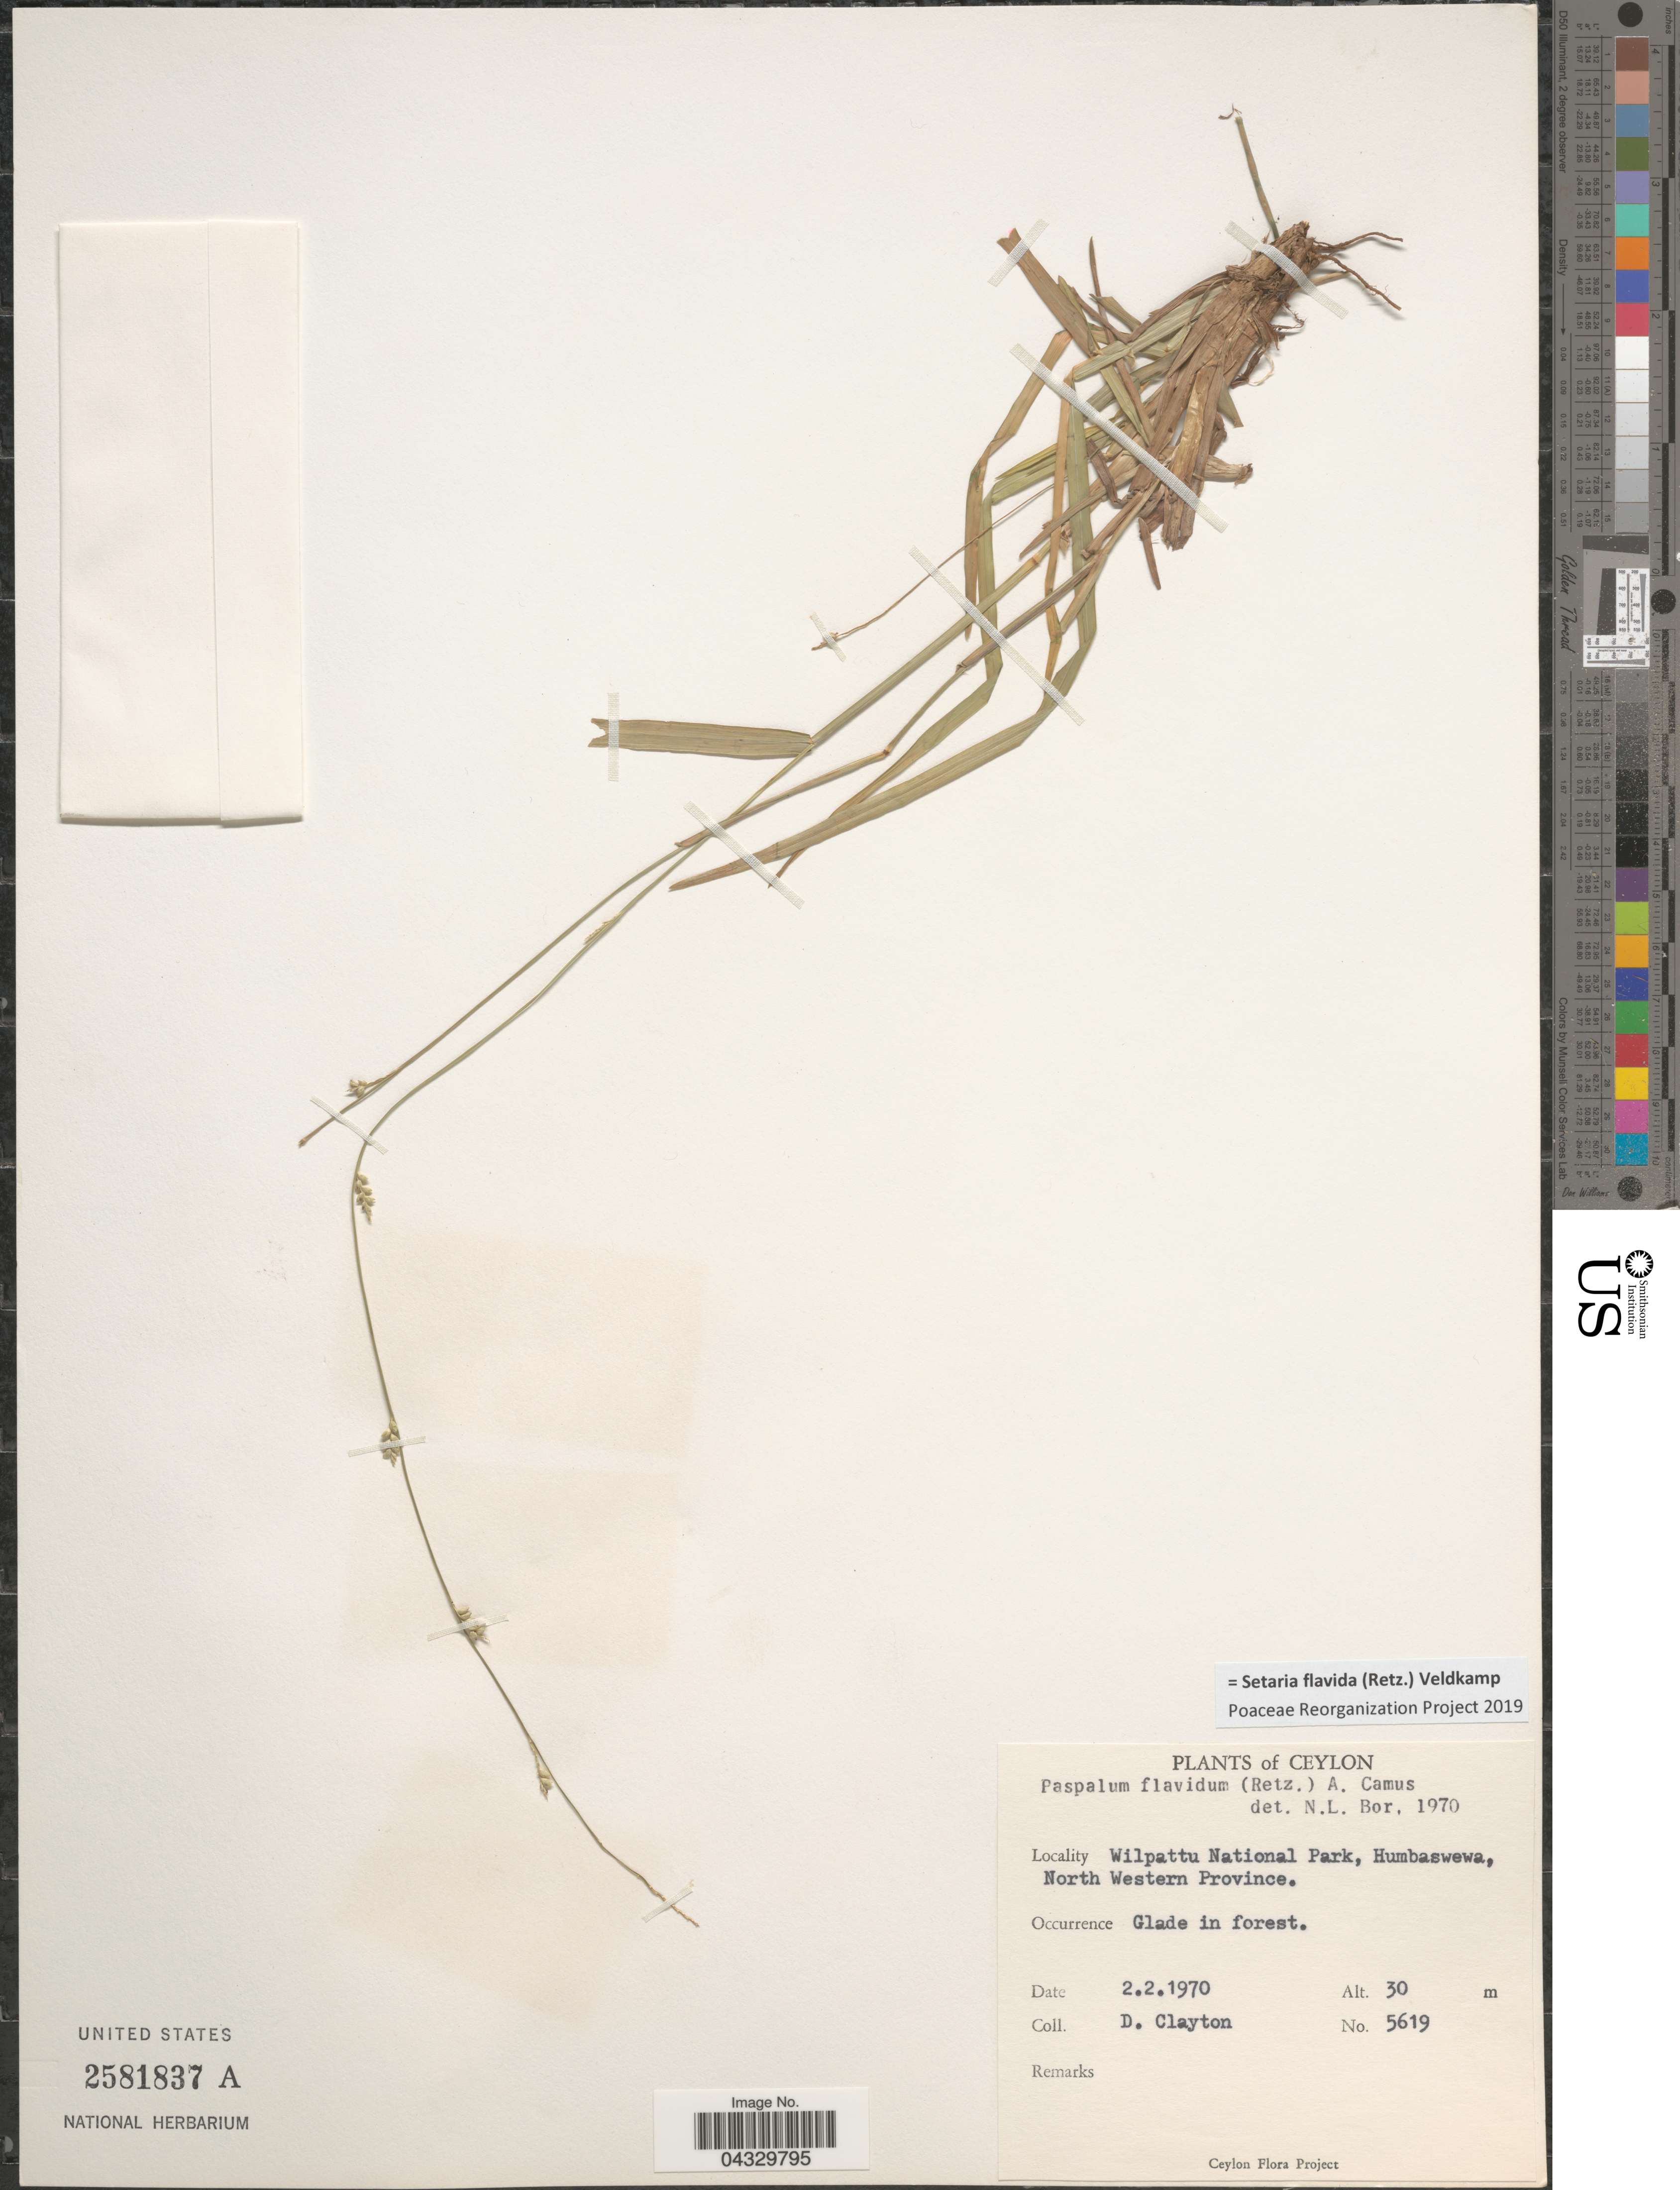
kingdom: Plantae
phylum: Tracheophyta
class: Liliopsida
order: Poales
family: Poaceae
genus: Setaria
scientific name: Setaria flavida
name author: (Retz.) Veldkamp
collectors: D. Clayton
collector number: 5619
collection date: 1970-02-02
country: Sri Lanka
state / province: North Western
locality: Ceylon. Wilpattu National Park, Humbaswewa.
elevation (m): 30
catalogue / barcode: US 2581837A